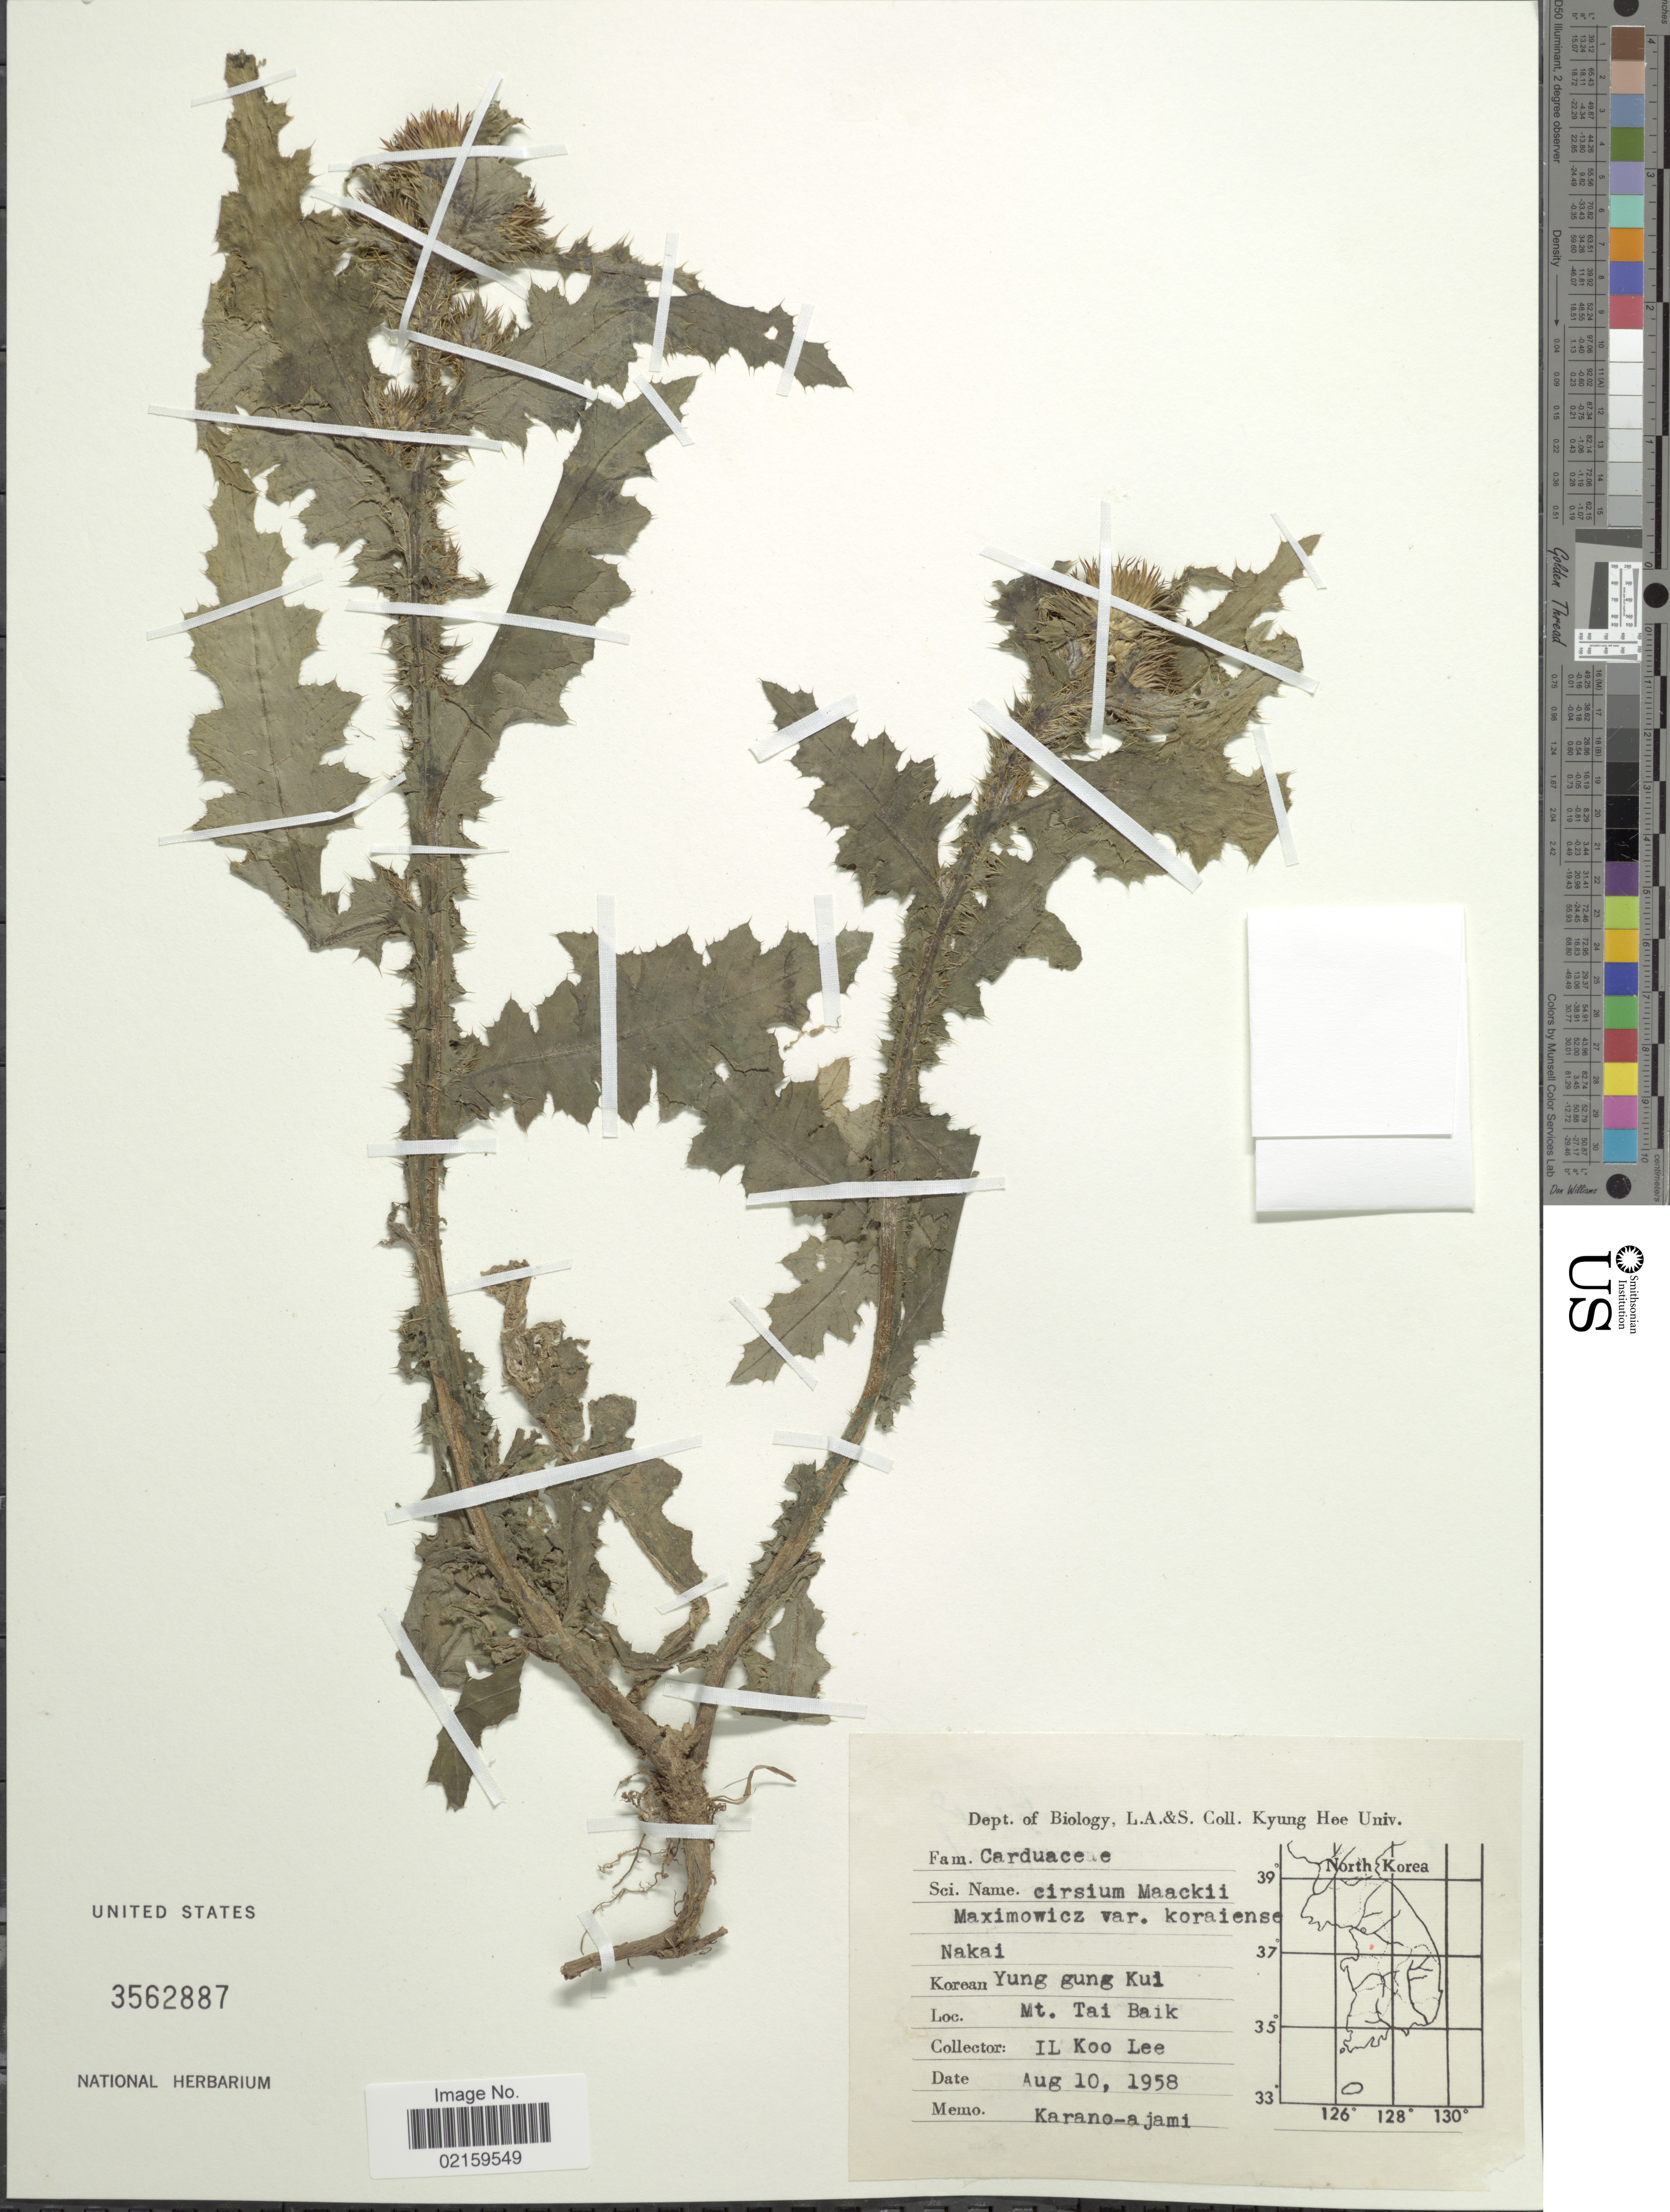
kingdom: Plantae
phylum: Tracheophyta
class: Magnoliopsida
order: Asterales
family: Asteraceae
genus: Cirsium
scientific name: Cirsium japonicum var. maackii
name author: (Maxim.) Matsum.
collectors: Il-Ko Lee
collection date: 1958-08-10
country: South Korea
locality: Mt. Tai Baik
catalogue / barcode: US 3562887